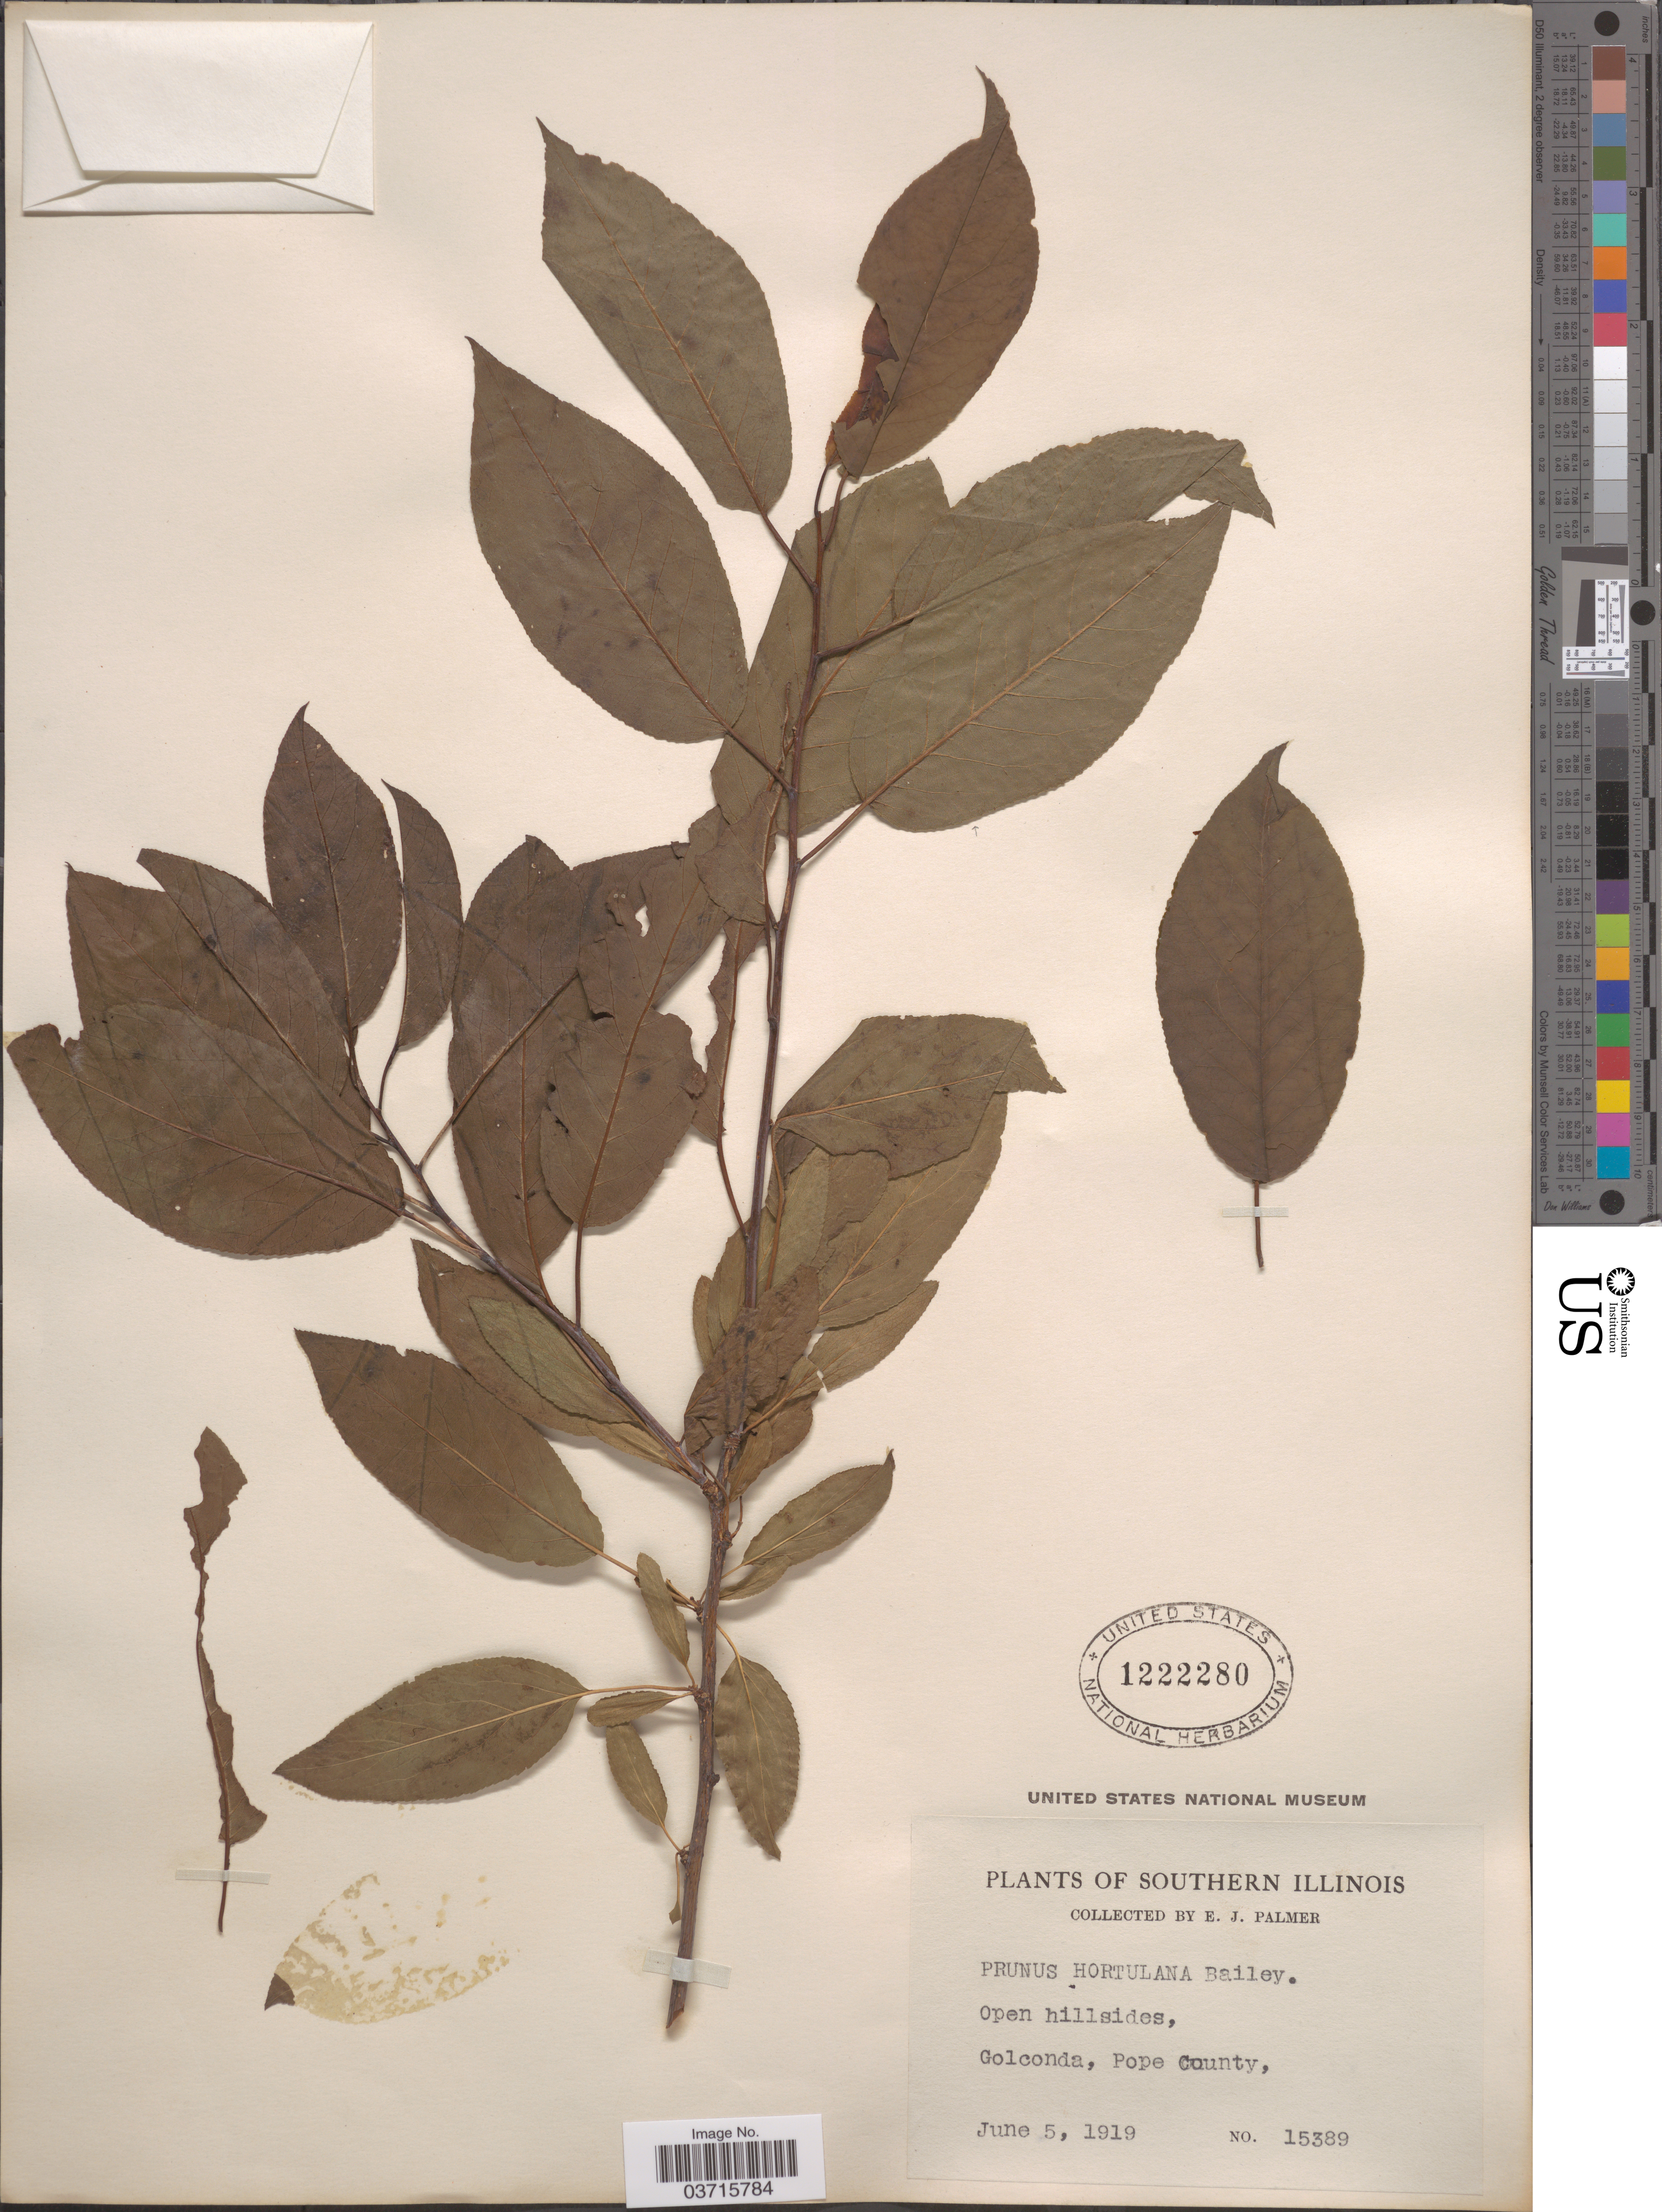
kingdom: Plantae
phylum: Tracheophyta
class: Magnoliopsida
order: Rosales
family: Rosaceae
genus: Prunus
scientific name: Prunus hortulana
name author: L.H. Bailey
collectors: E. J. Palmer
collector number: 15389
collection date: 1919-06-05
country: United States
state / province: Illinois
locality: Southern Illinois. Open hillsides, Golconda, Pope County.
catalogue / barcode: US 1222280